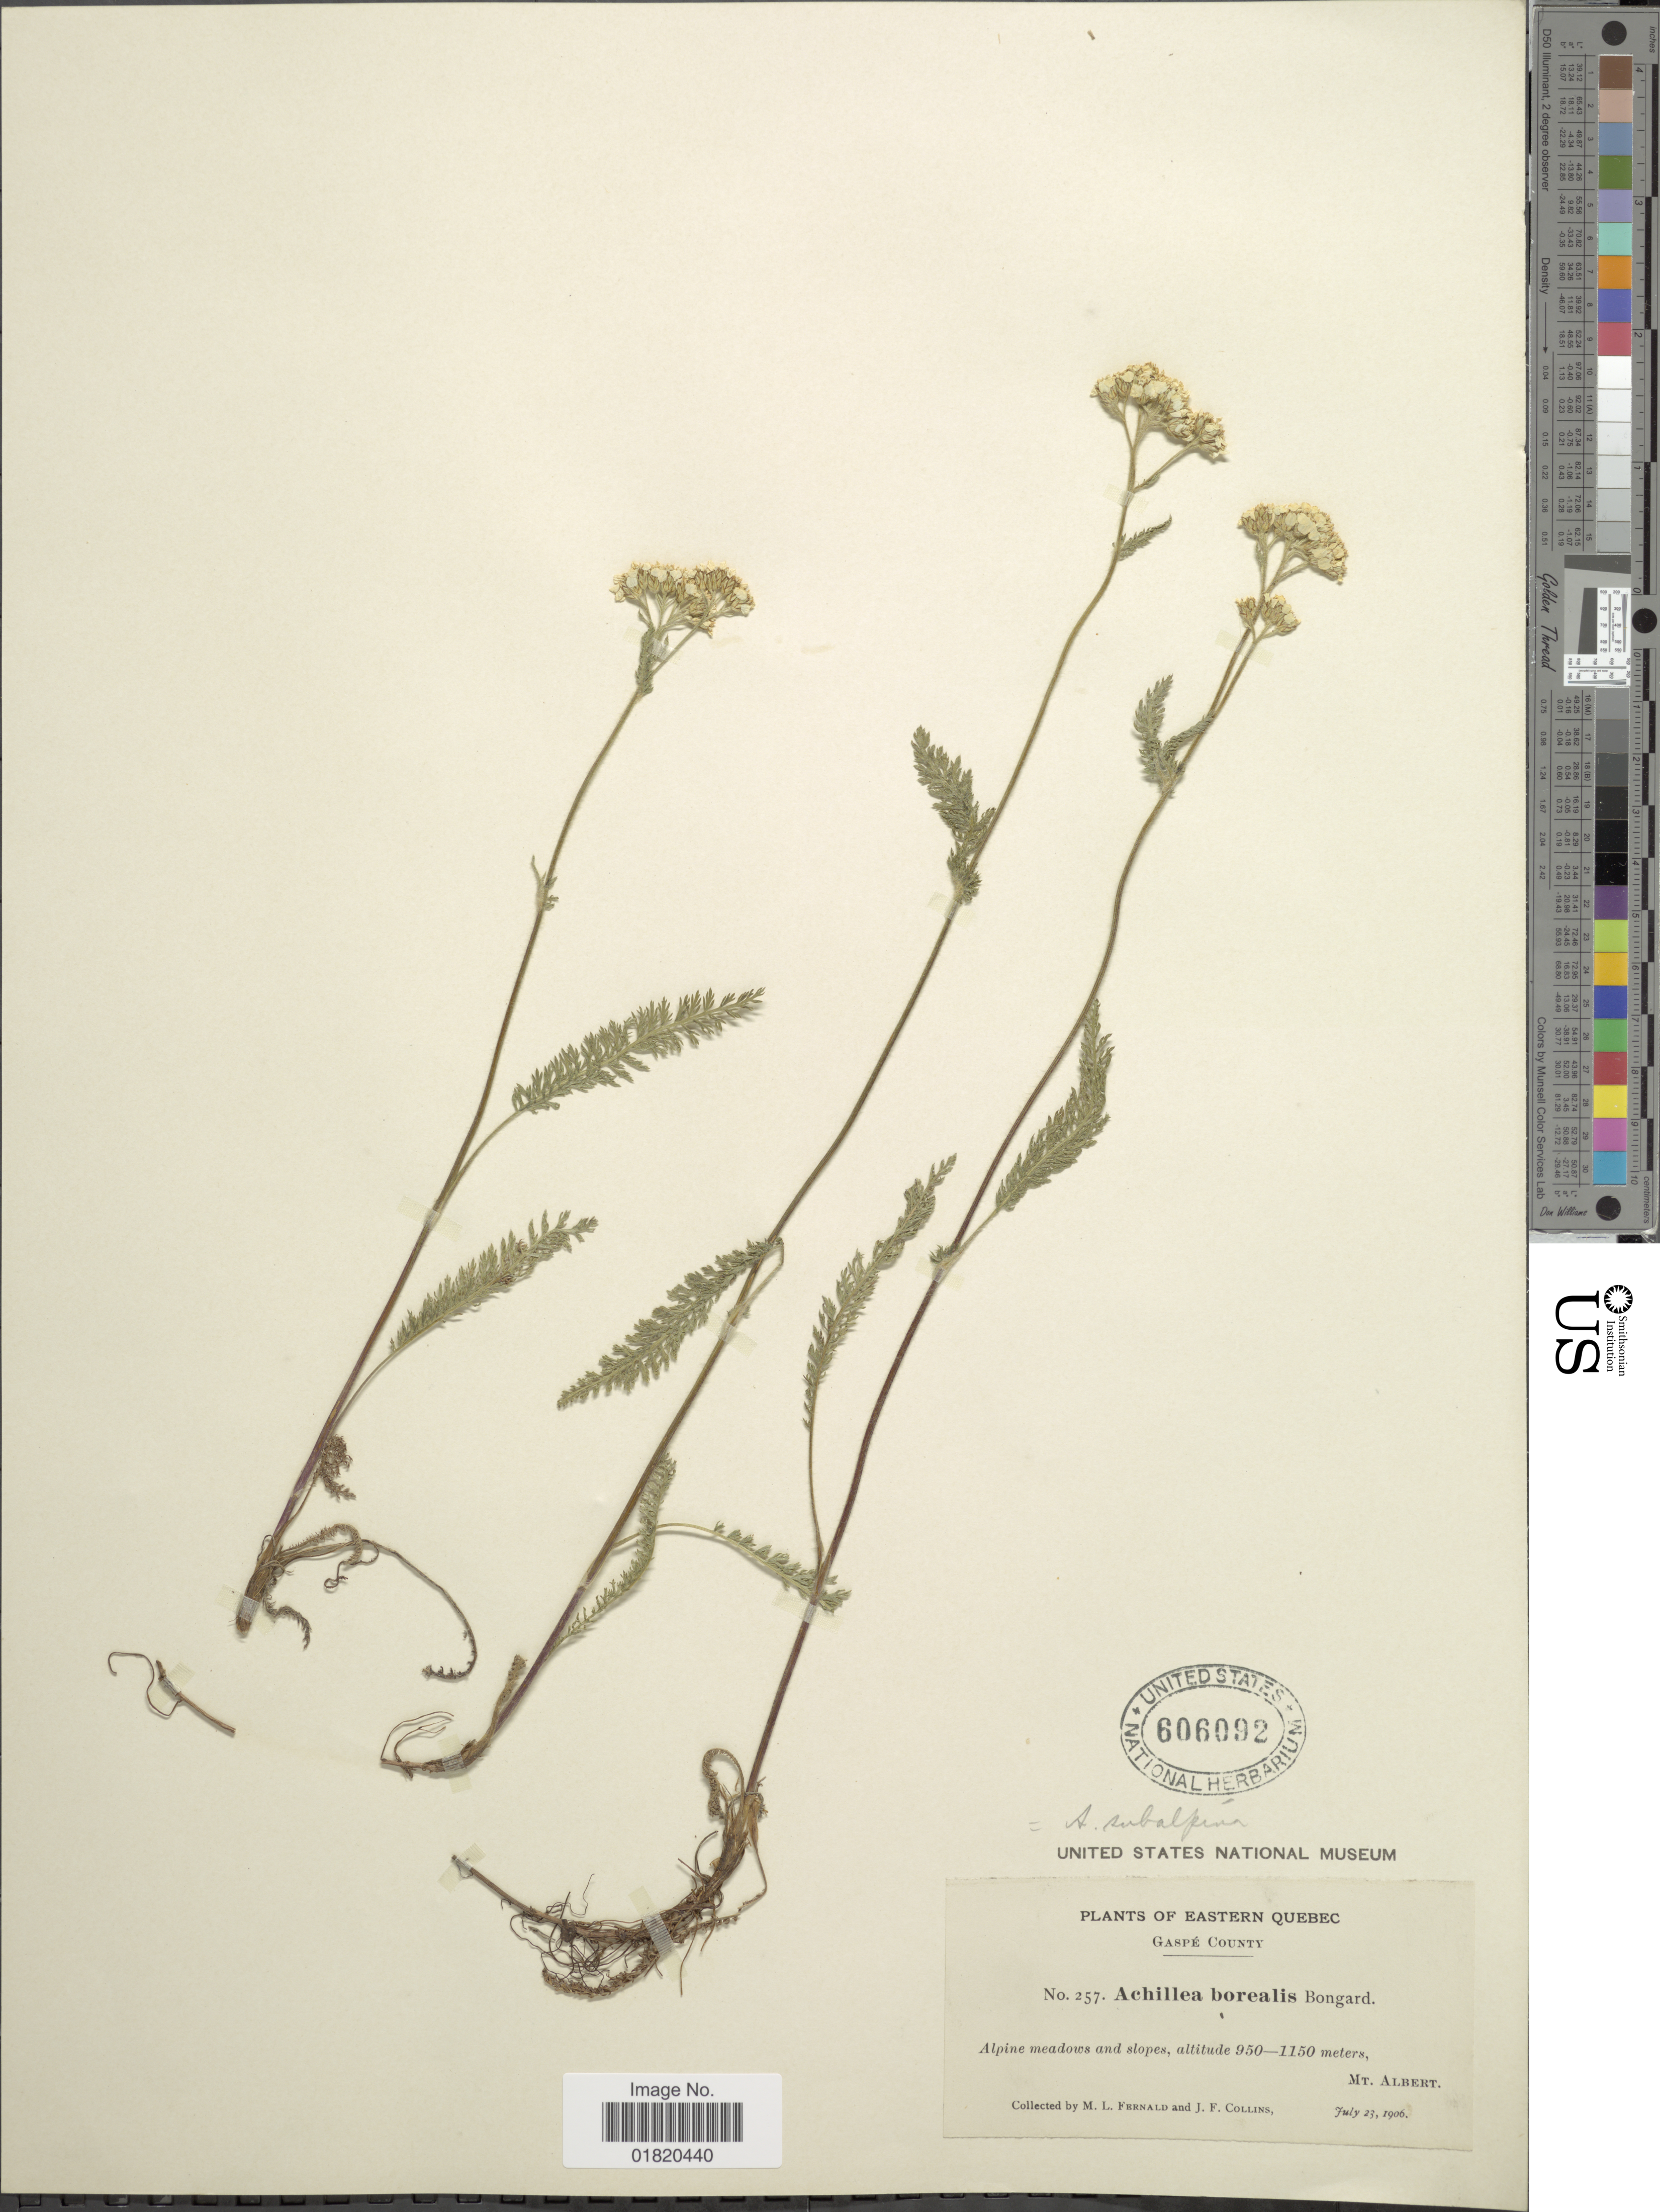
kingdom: Plantae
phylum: Tracheophyta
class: Magnoliopsida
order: Asterales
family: Asteraceae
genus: Achillea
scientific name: Achillea subalpina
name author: Greene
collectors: M. L. Fernald & J. Collins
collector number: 257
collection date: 1906-07-23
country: Canada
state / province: Quebec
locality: Eastern Quebec. Gaspé County. Mt. Albert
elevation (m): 950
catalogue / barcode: US 606092